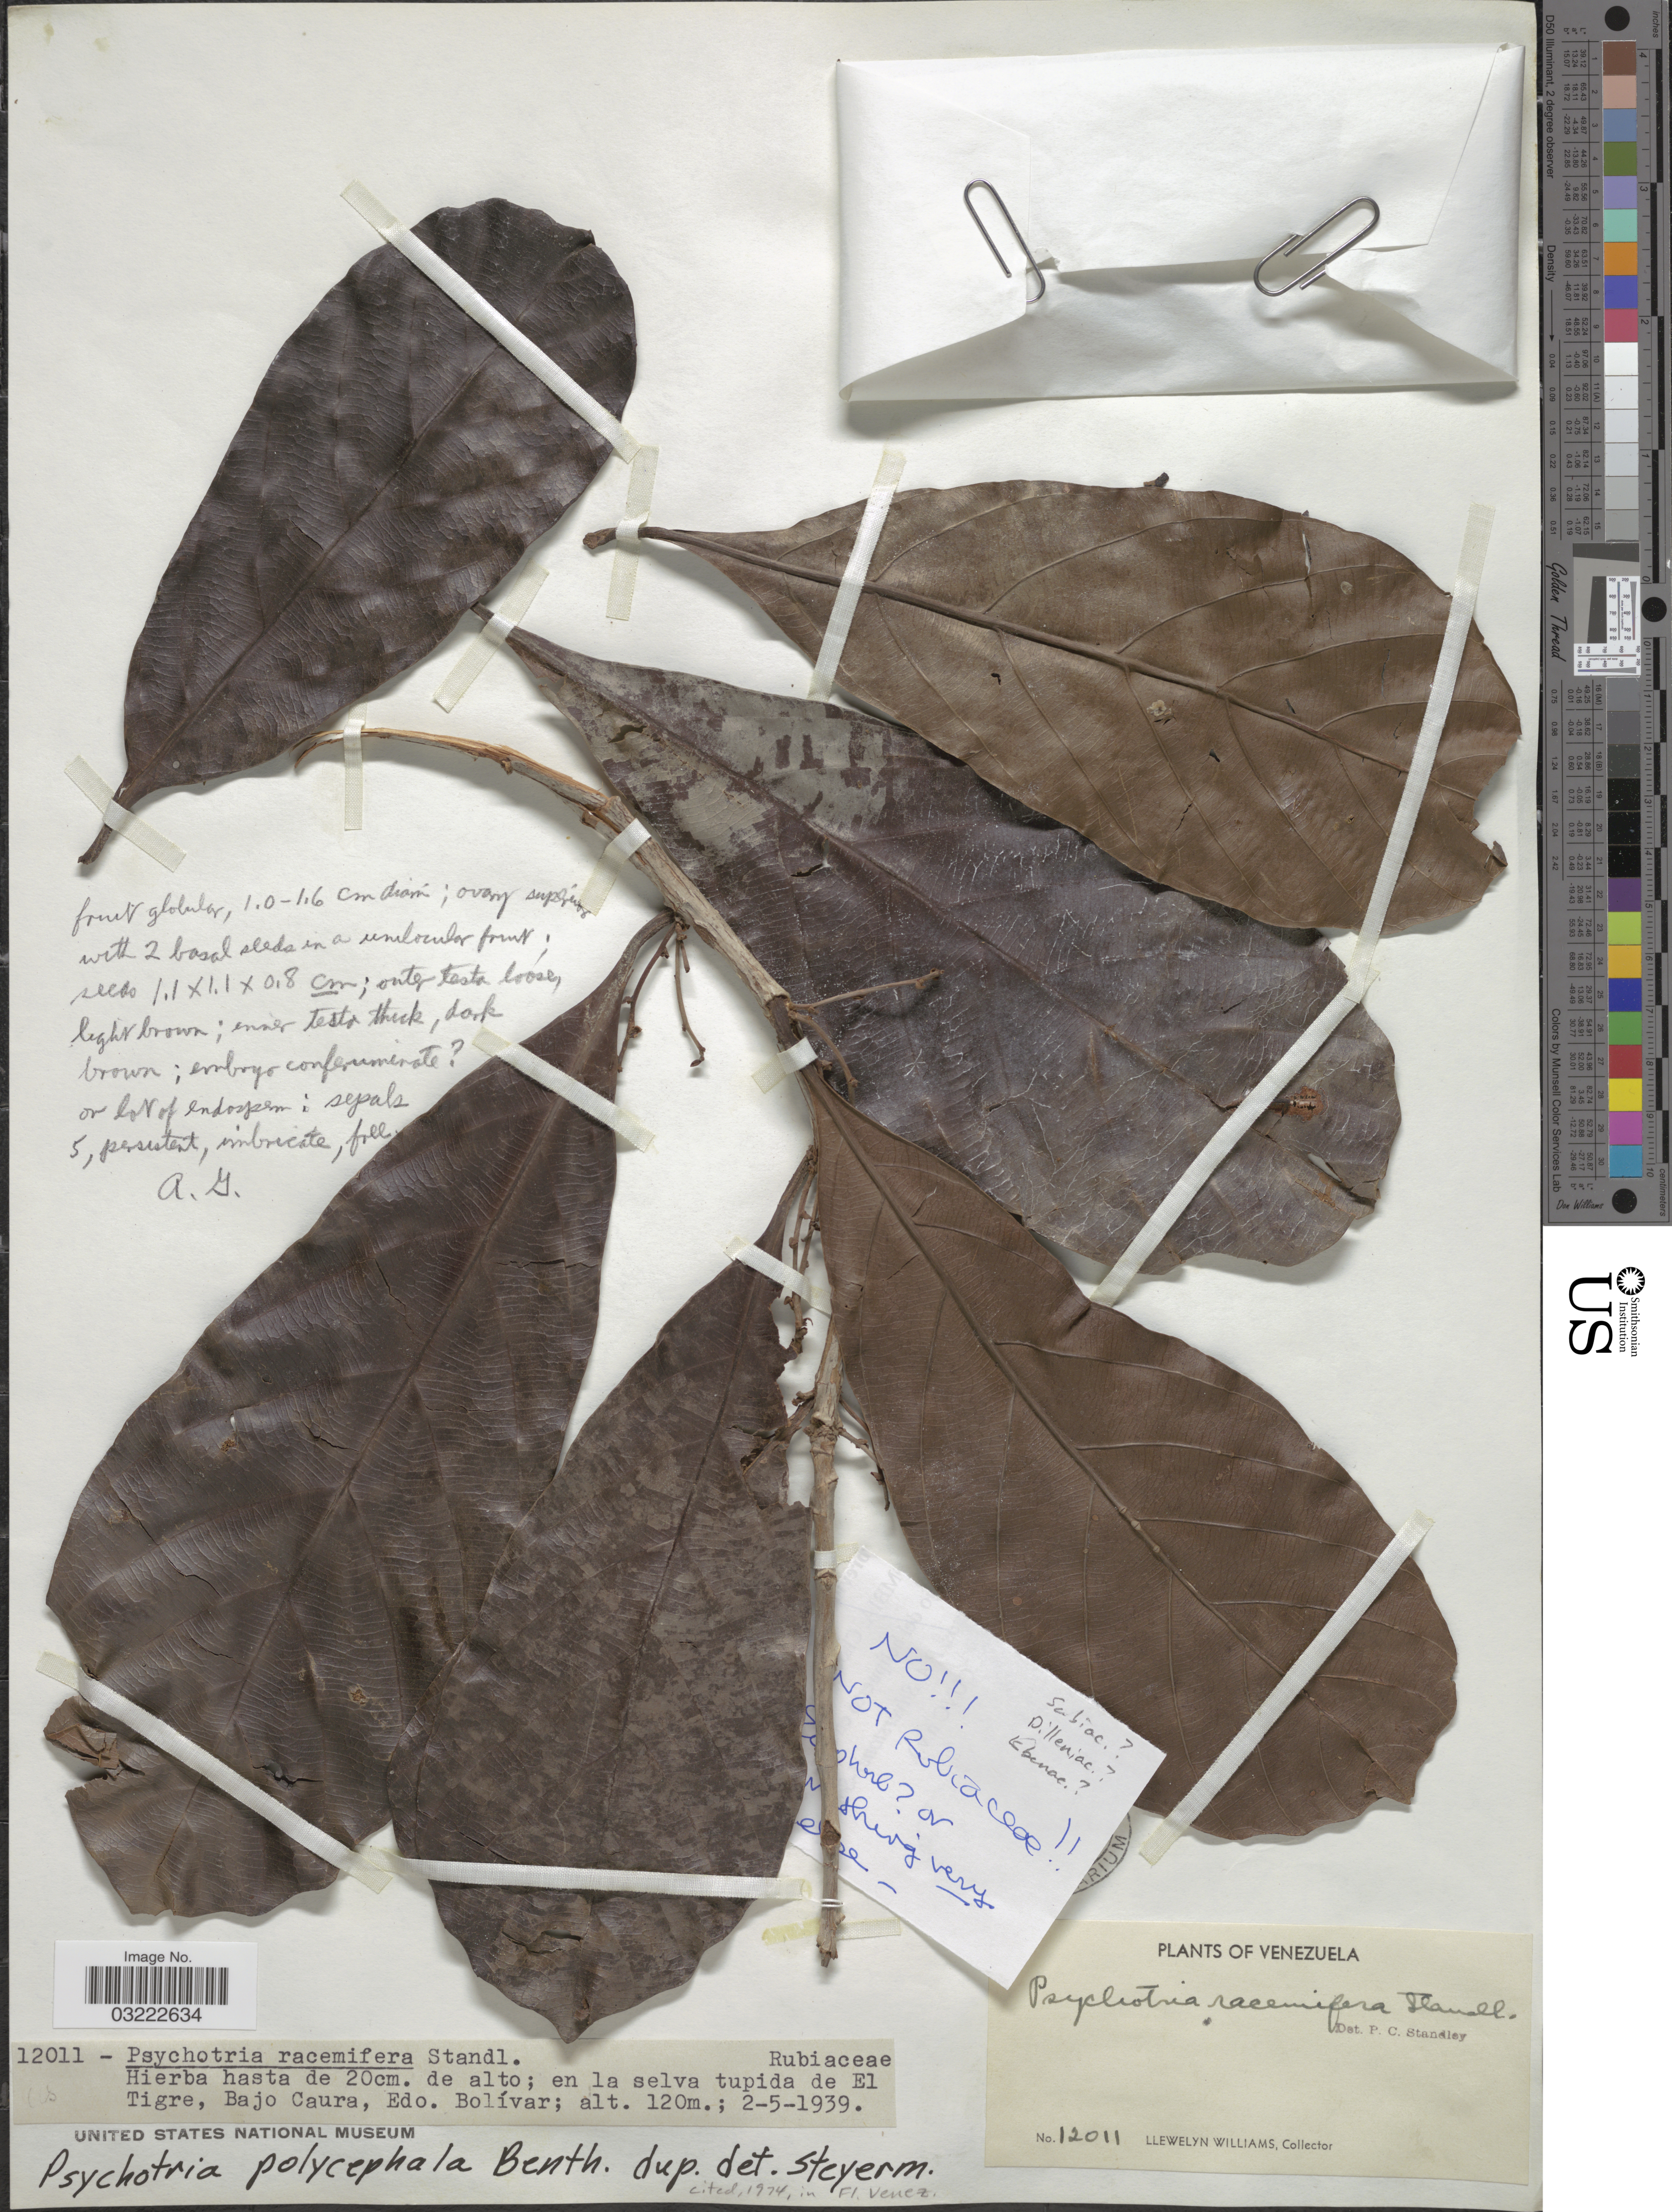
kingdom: Plantae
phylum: Tracheophyta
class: Magnoliopsida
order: Gentianales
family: Rubiaceae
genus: Palicourea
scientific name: Palicourea polycephala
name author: (Benth.) Delprete & J.H. Kirkbr.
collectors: Ll. Williams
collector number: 12011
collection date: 1939-05-02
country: Venezuela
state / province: Bolivar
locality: En la selva tupida de El Tigre, Bajo Caura.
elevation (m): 120